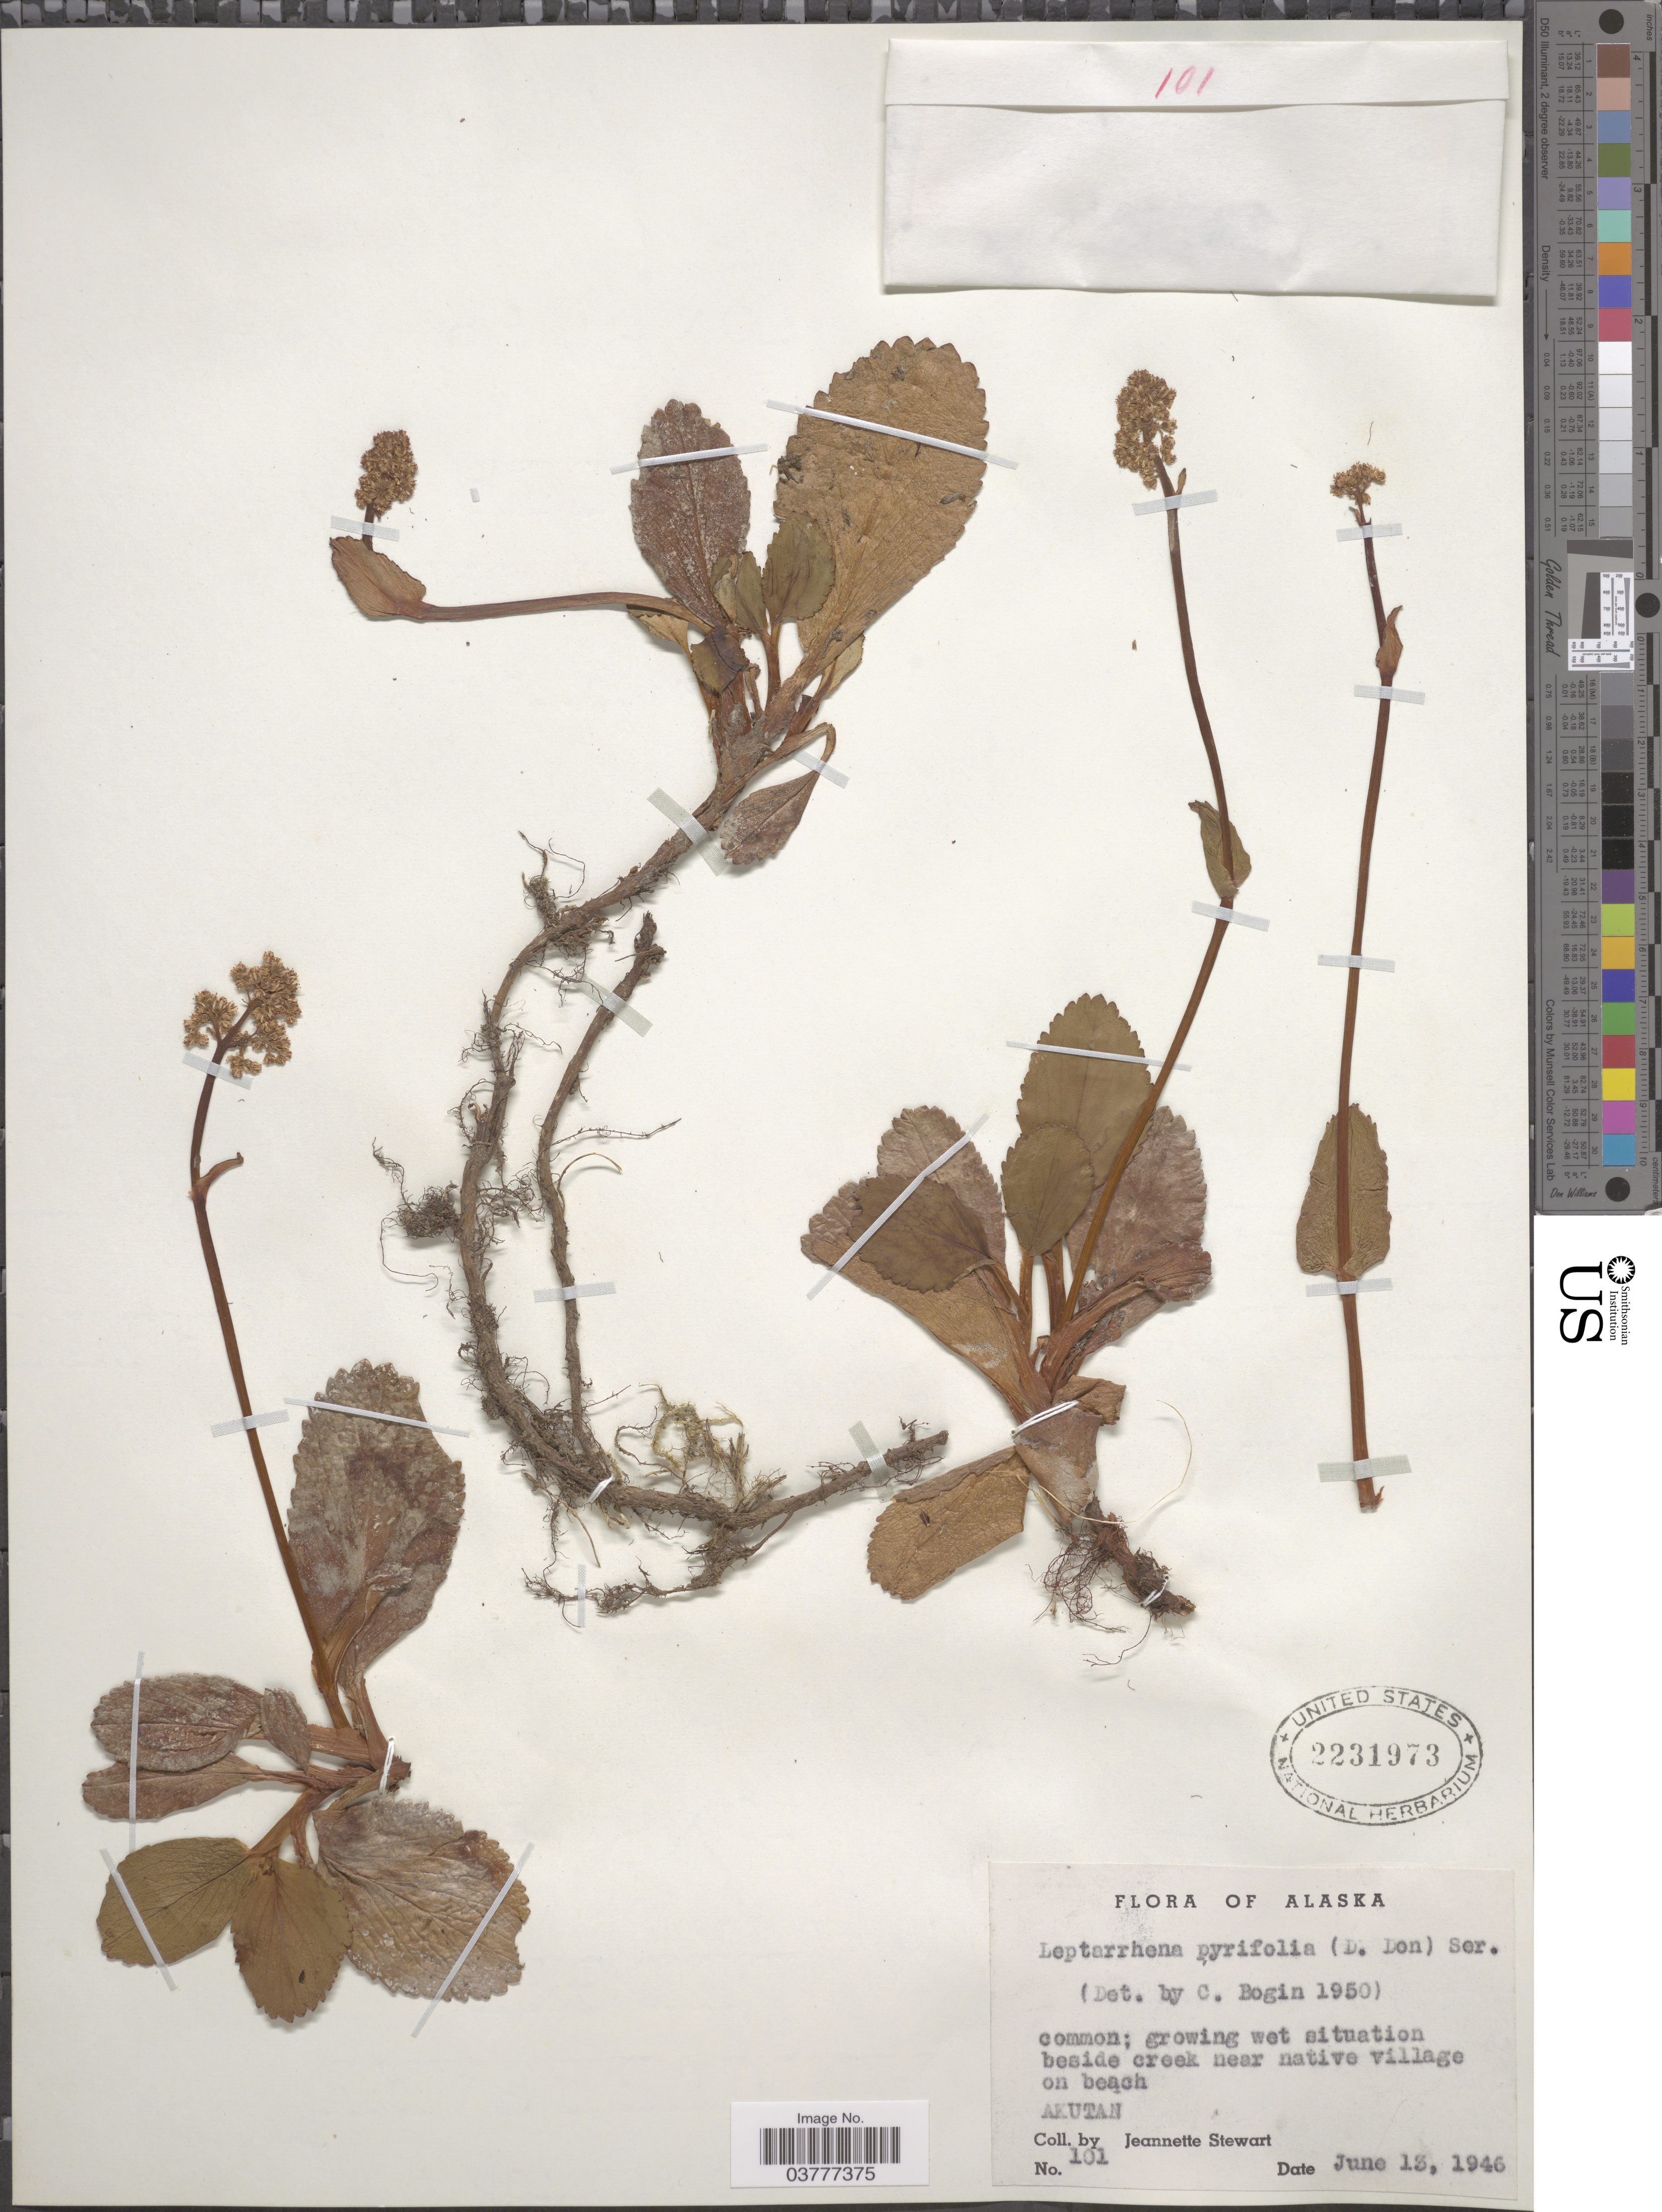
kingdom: Plantae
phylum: Tracheophyta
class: Magnoliopsida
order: Saxifragales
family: Saxifragaceae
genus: Leptarrhena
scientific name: Leptarrhena pyrolifolia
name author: (D. Don) Ser.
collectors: J. Stewart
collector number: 101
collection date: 1946-06-13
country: United States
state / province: Alaska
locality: Growing wet situation beside creek near native village on beach. Akutan.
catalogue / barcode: US 2231973